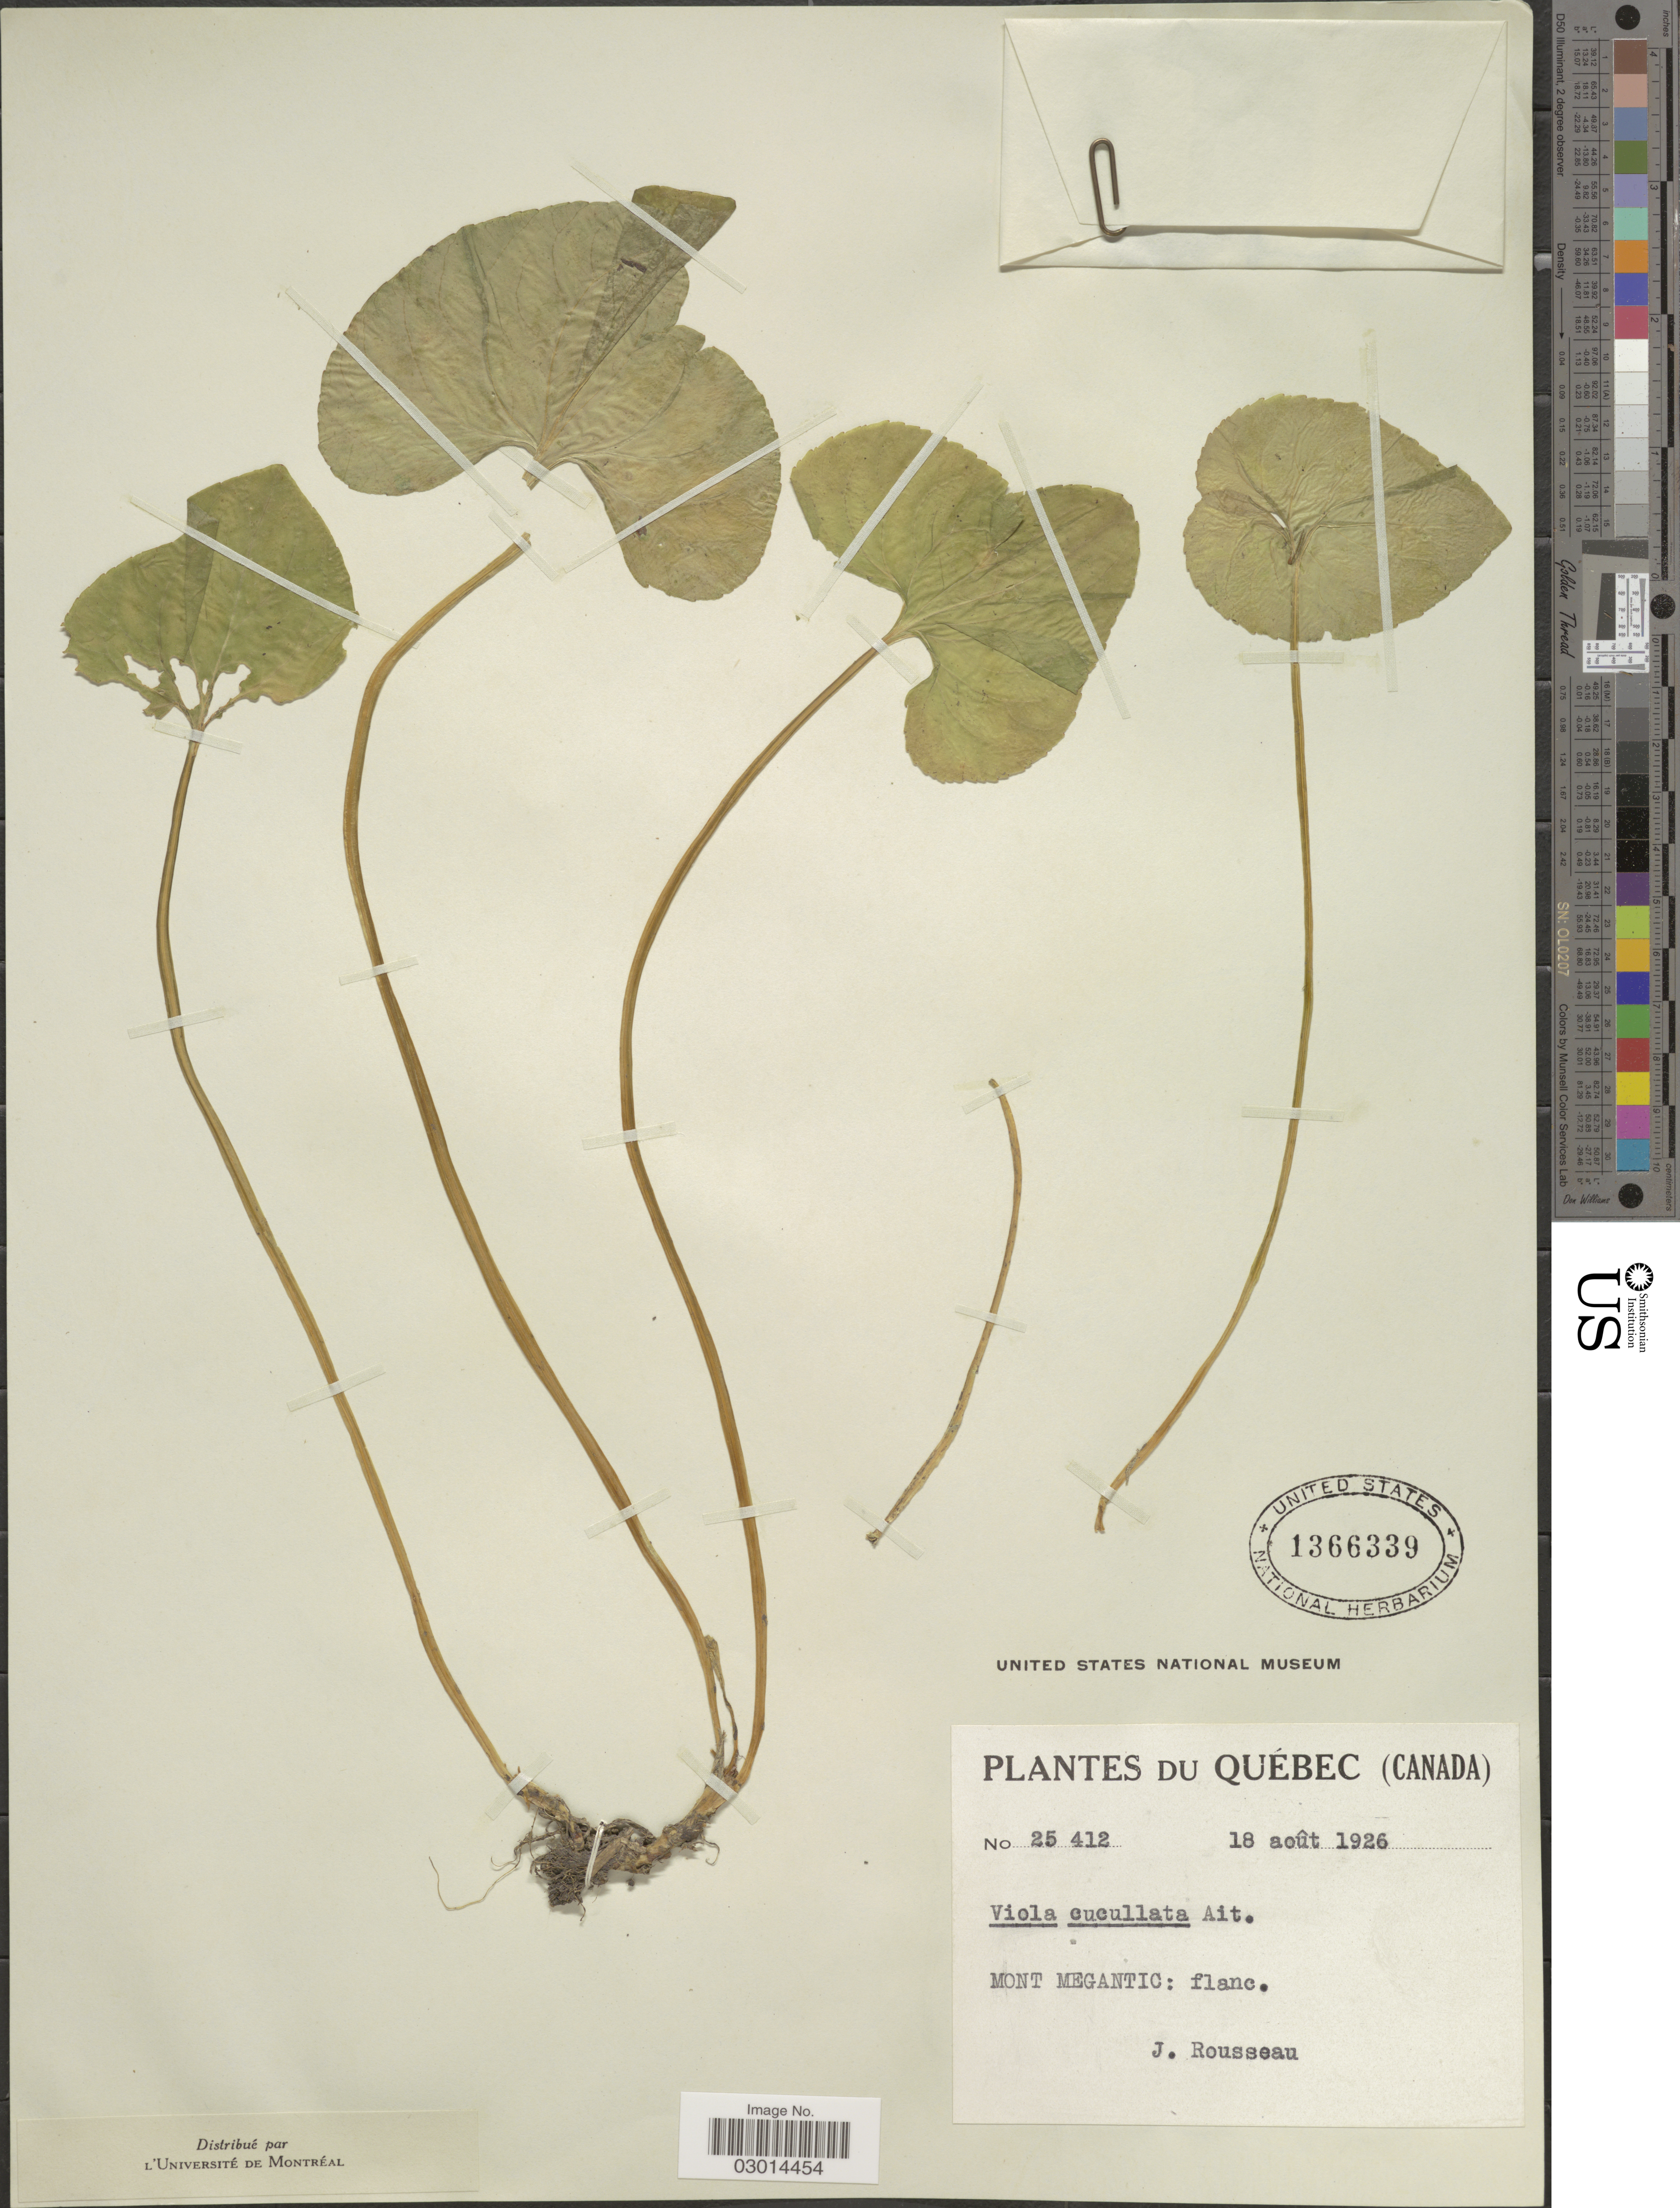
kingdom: Plantae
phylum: Tracheophyta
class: Magnoliopsida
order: Malpighiales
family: Violaceae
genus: Viola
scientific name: Viola cucullata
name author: Aiton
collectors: J. Rousseau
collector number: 25412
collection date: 1926-08-18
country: Canada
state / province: Quebec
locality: Mont Megantic.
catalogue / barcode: US 1366339